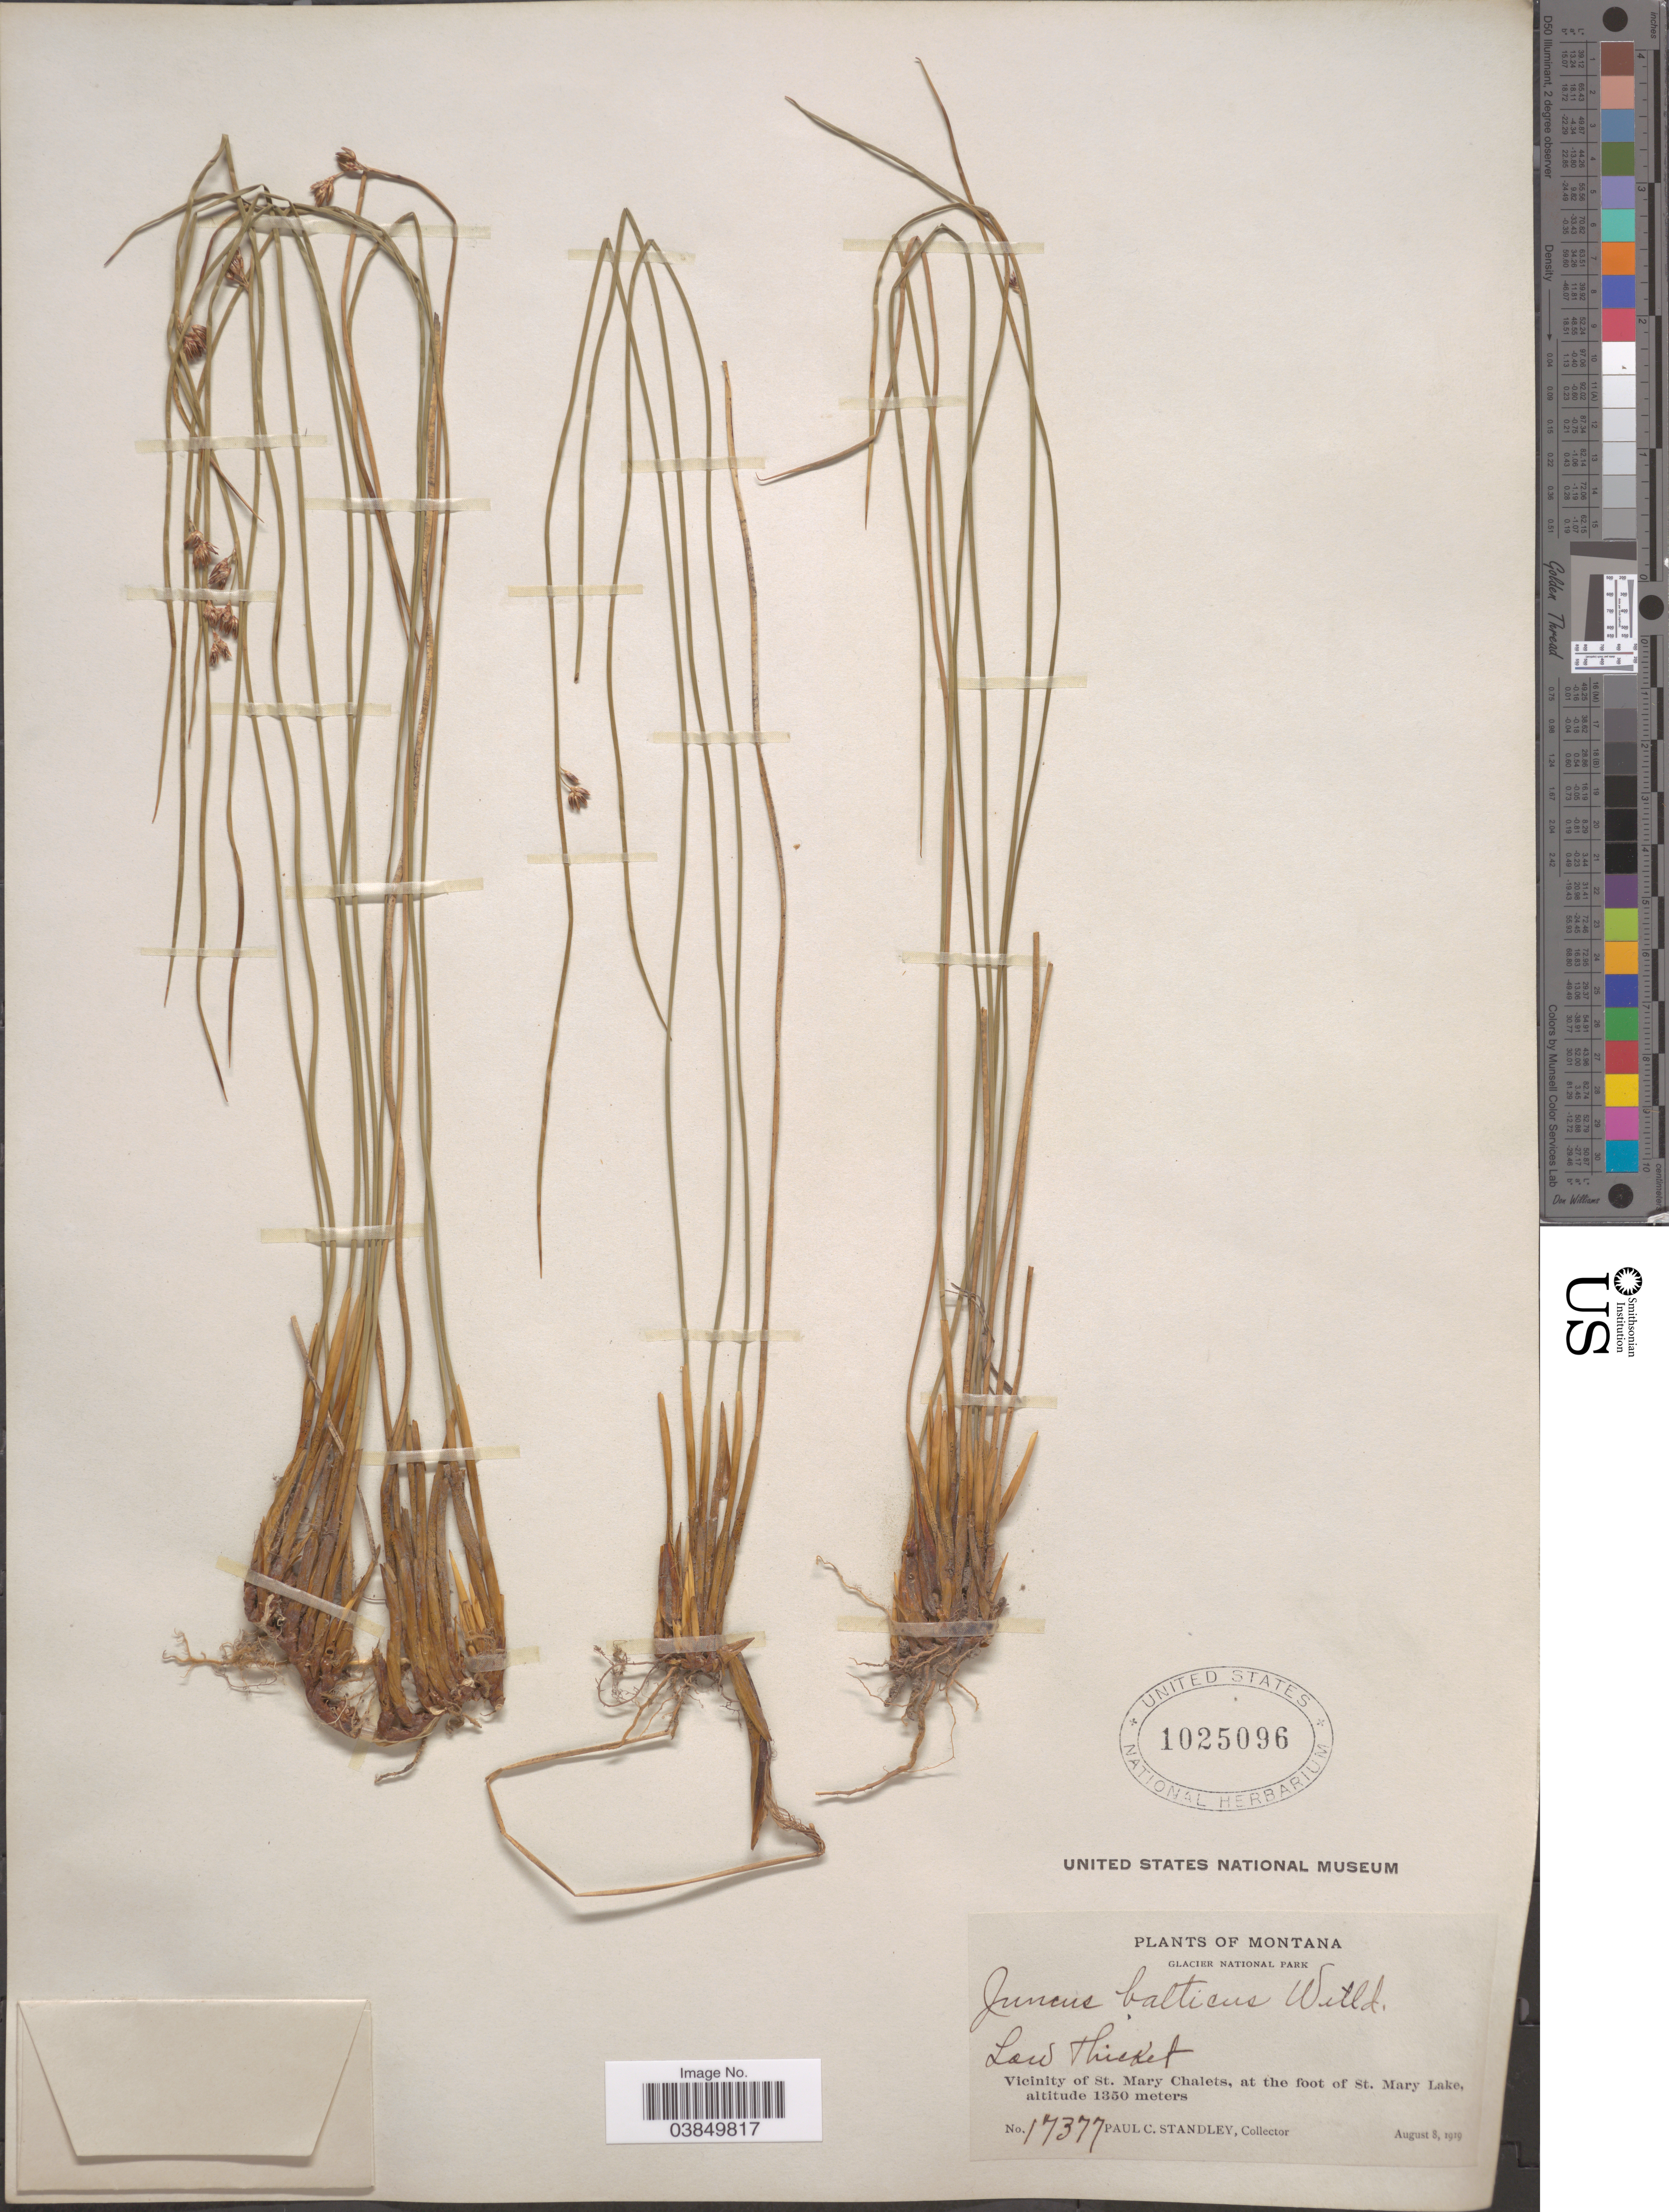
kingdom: Plantae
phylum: Tracheophyta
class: Liliopsida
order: Poales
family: Juncaceae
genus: Juncus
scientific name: Juncus balticus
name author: Willd.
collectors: P. C. Standley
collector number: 17377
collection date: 1919-08-08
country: United States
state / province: Montana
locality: Glacier National Park. Vicinity of St. Mary Chalets, at the foot of St. Mary Lake.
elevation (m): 1350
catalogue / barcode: US 1025096